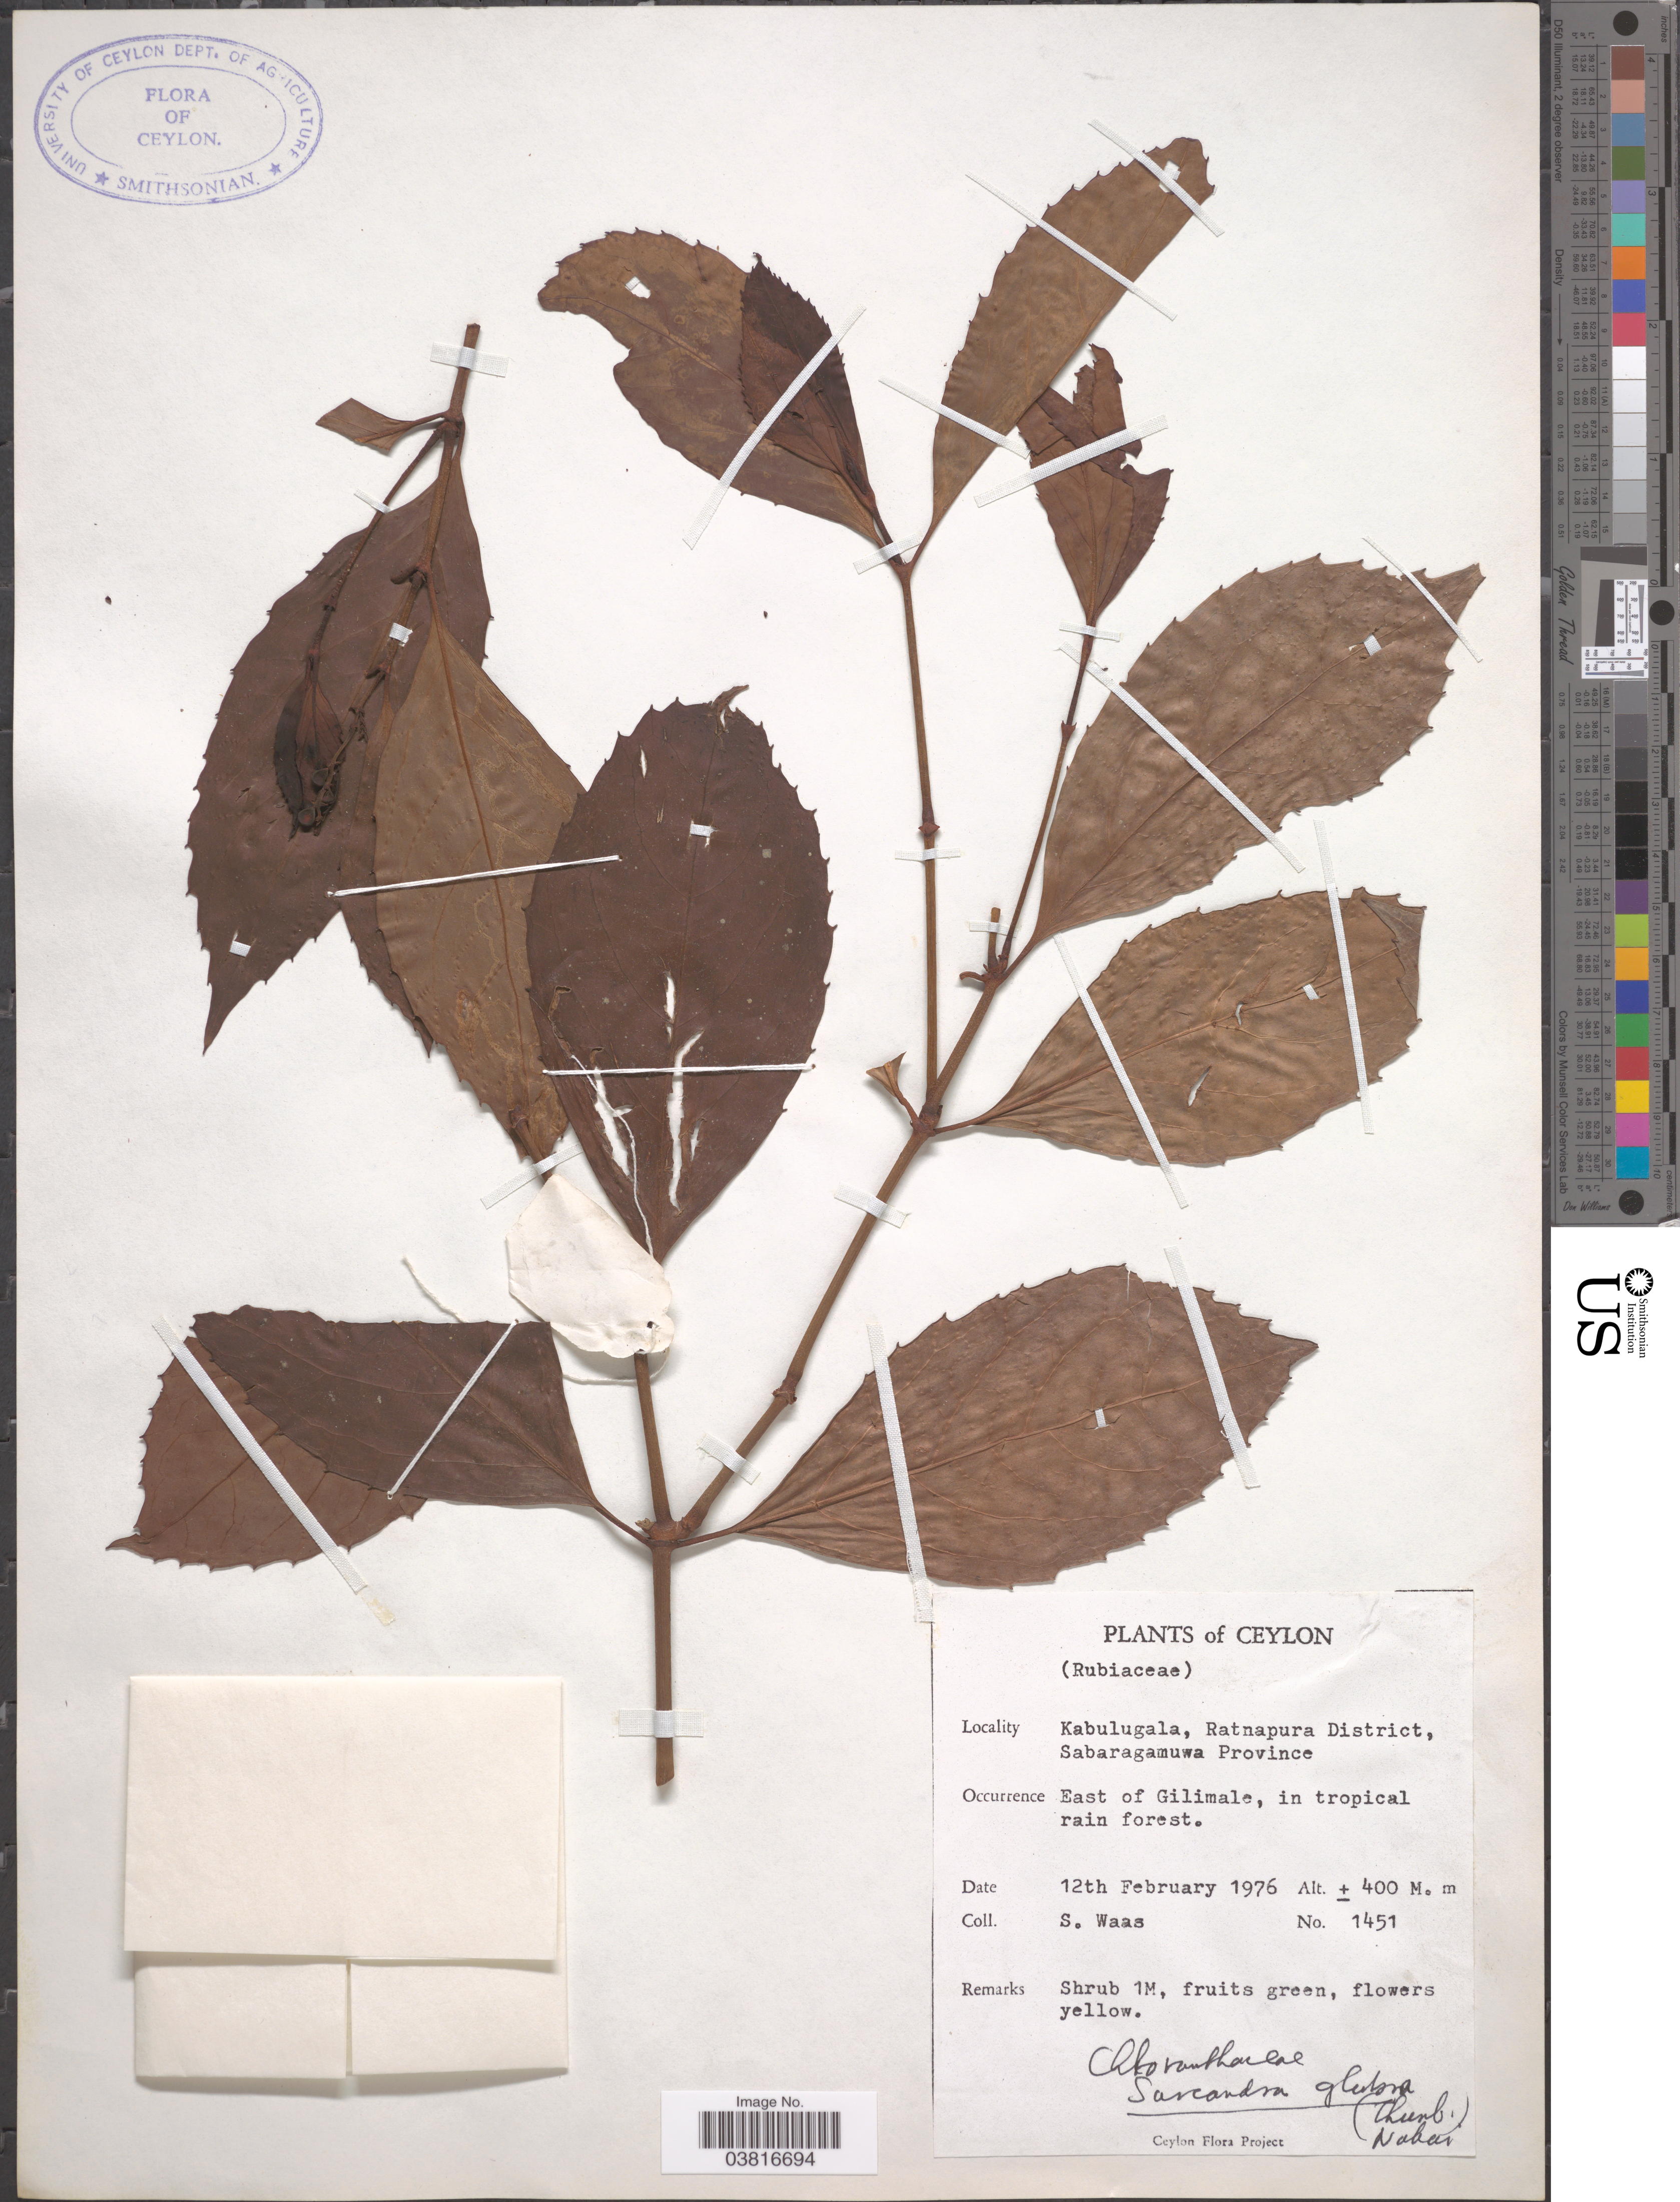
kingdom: Plantae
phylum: Tracheophyta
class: Magnoliopsida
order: Chloranthales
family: Chloranthaceae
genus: Sarcandra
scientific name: Sarcandra glabra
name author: (Thunb.) Nakai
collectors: S. Waas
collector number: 1451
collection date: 1976-02-12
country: Sri Lanka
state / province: Sabaragamuwa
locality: Ceylon. Kabulugala, Ratnapura District. East of Gilimale, in tropical rain forest.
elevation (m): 400